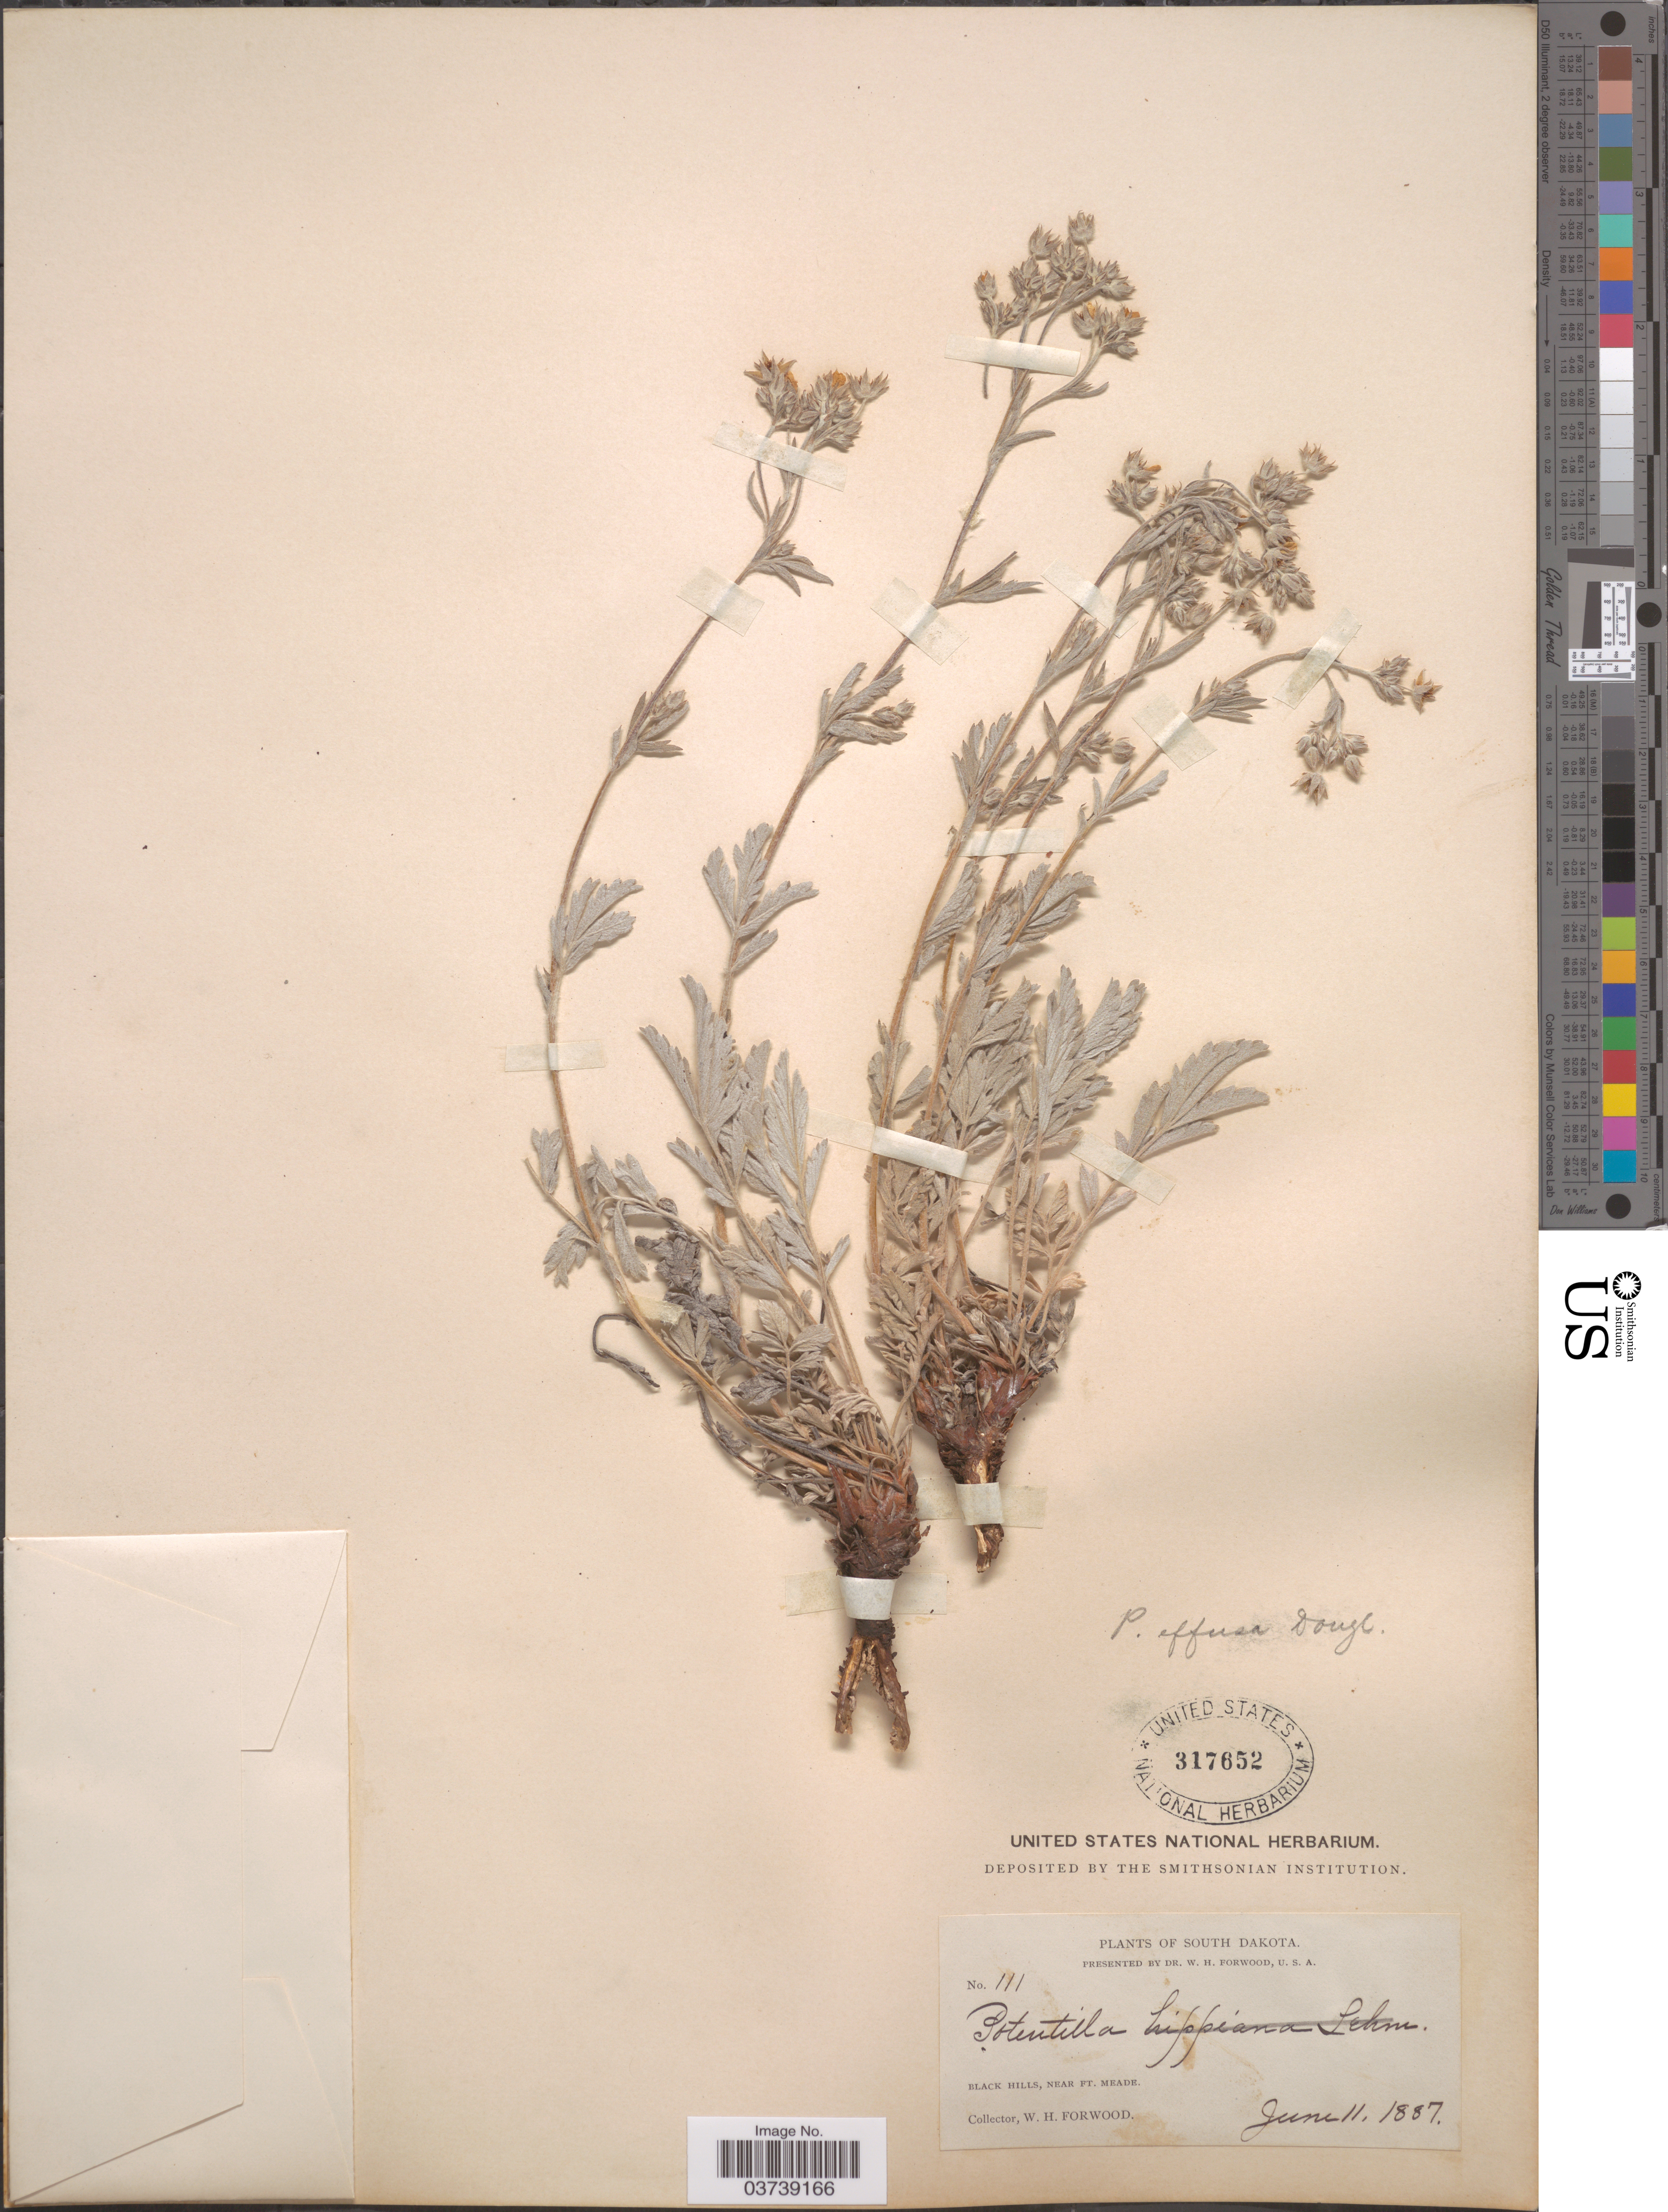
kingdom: Plantae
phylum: Tracheophyta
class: Magnoliopsida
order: Rosales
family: Rosaceae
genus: Potentilla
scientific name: Potentilla effusa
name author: Douglas ex Lehm.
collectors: W. Forwood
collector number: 111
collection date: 1887-06-11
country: United States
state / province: South Dakota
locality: Black Hills, near Ft. Meade.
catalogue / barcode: US 317652